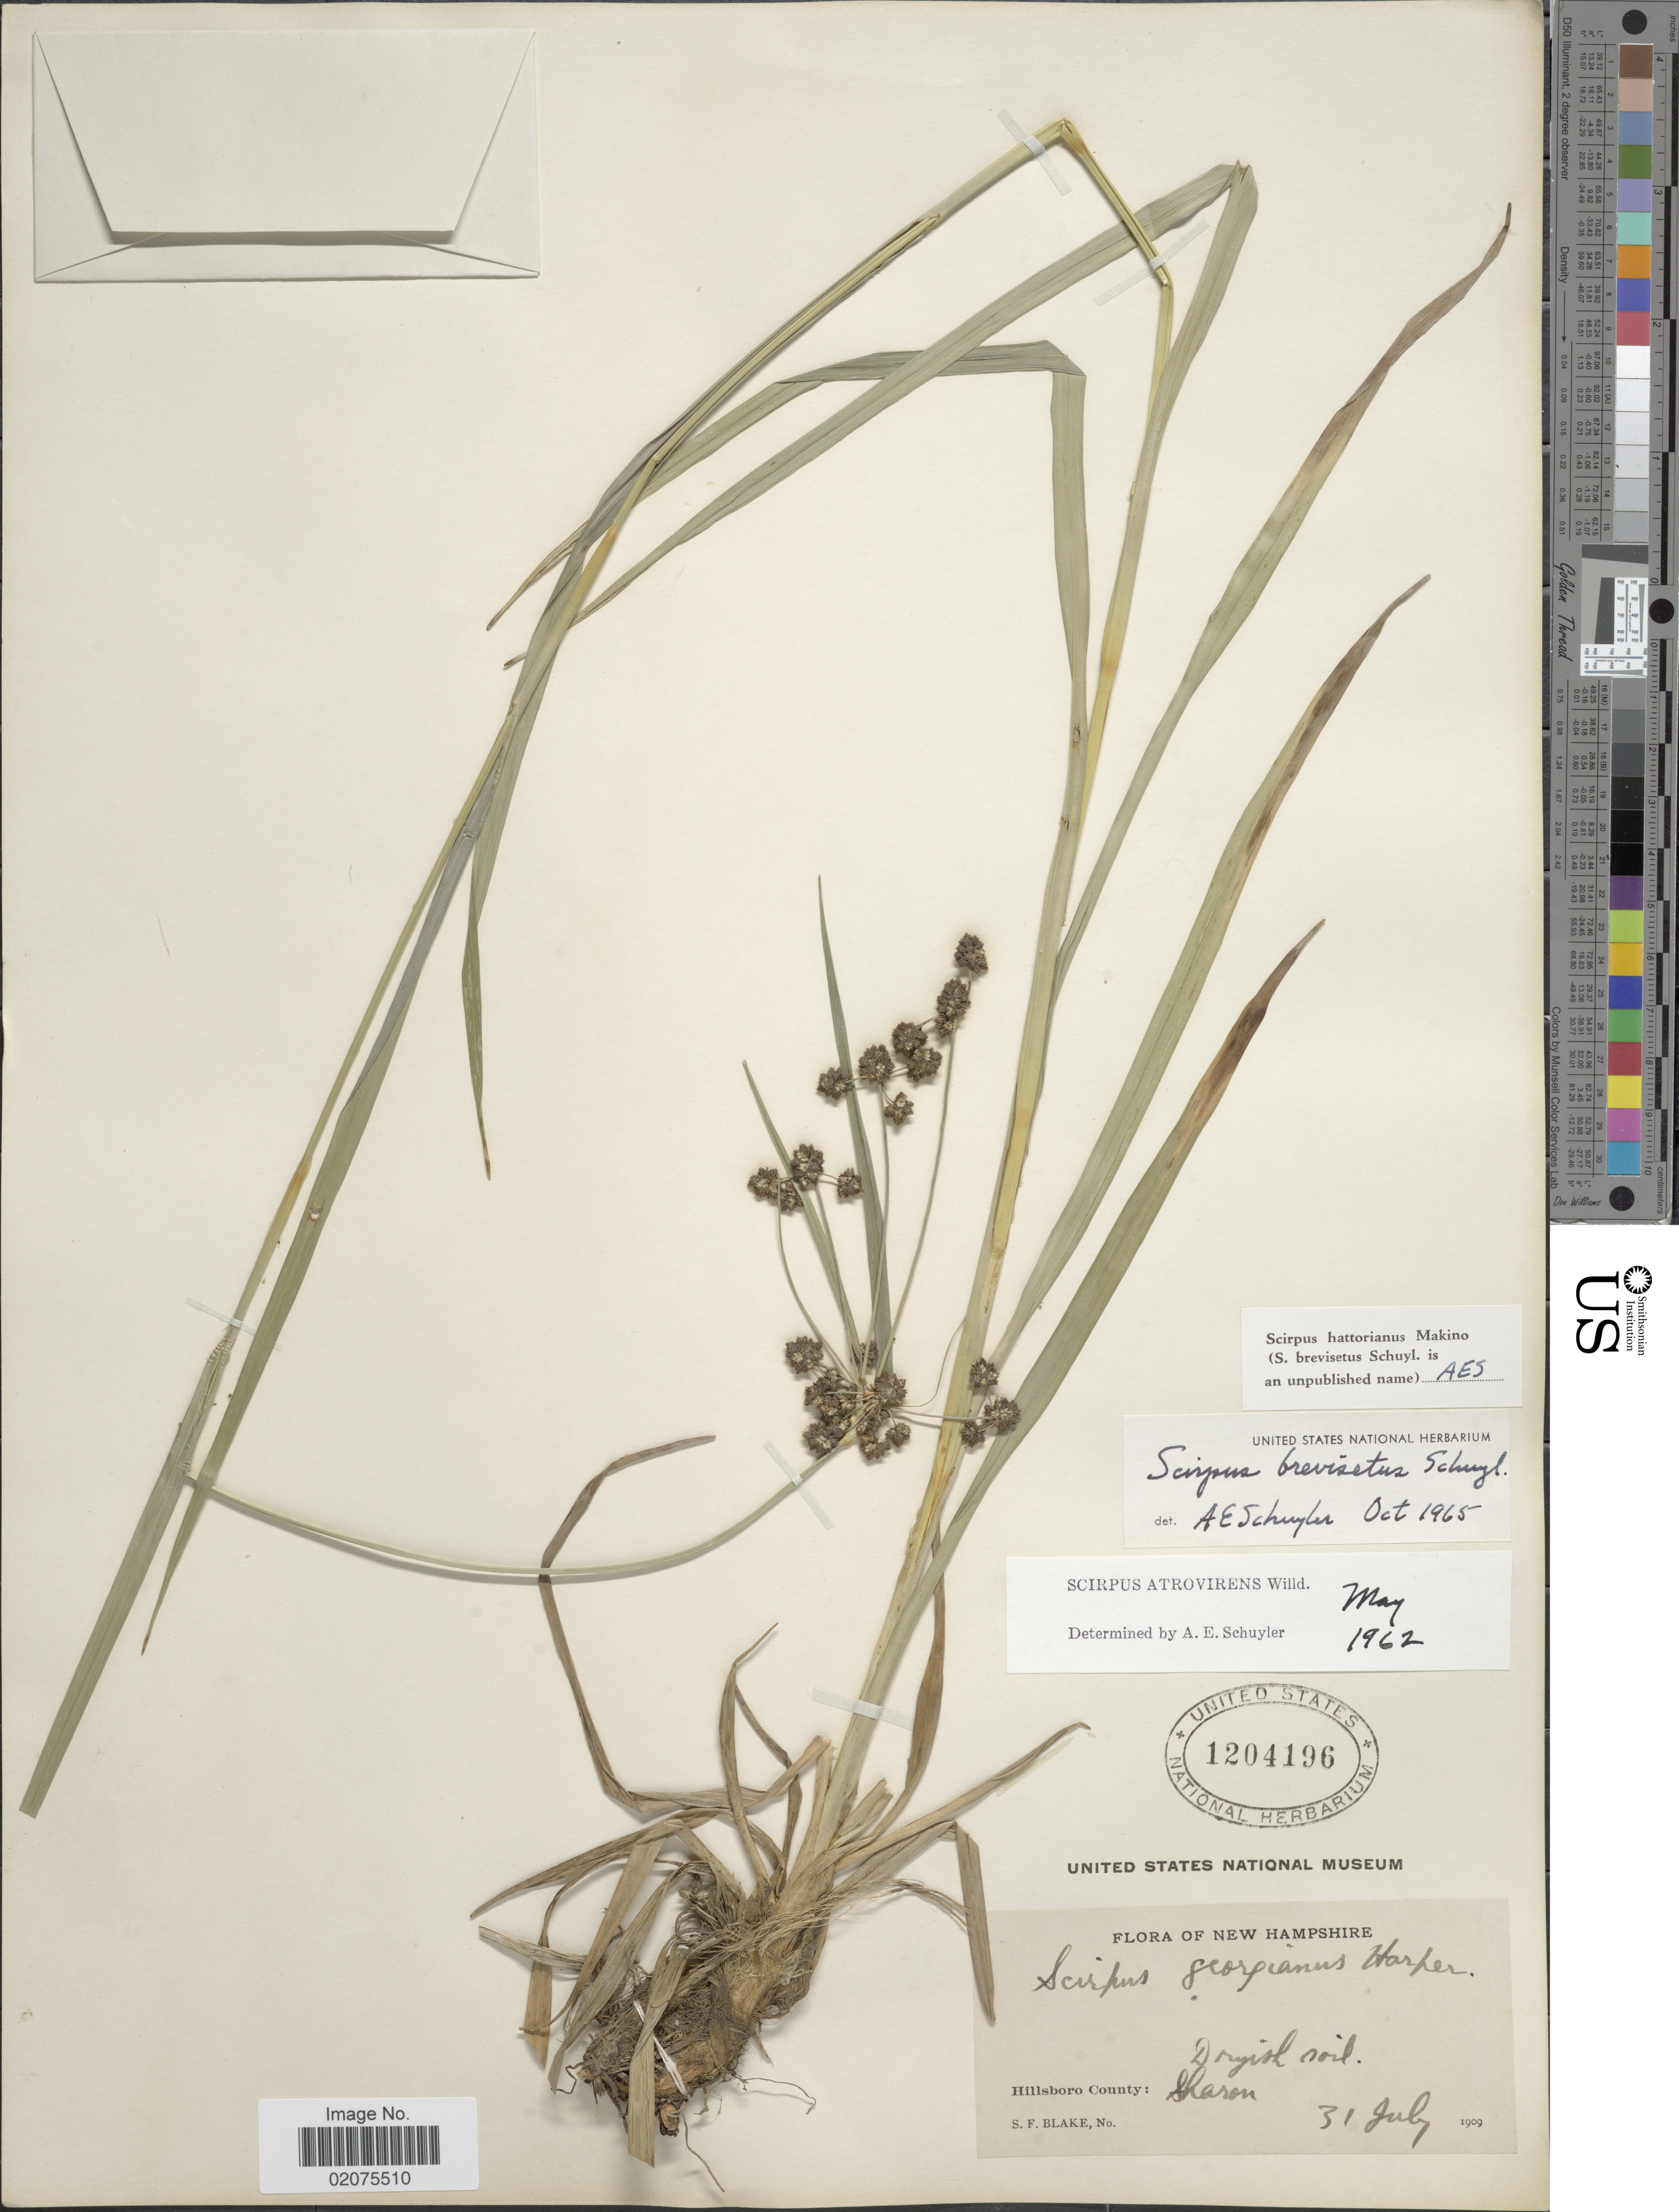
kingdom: Plantae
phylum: Tracheophyta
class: Liliopsida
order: Poales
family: Cyperaceae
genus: Scirpus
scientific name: Scirpus hattorianus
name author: Makino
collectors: S. Blake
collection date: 1909-07-31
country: United States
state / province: New Hampshire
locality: Hillsboro County: Sharon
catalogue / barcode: US 1204196